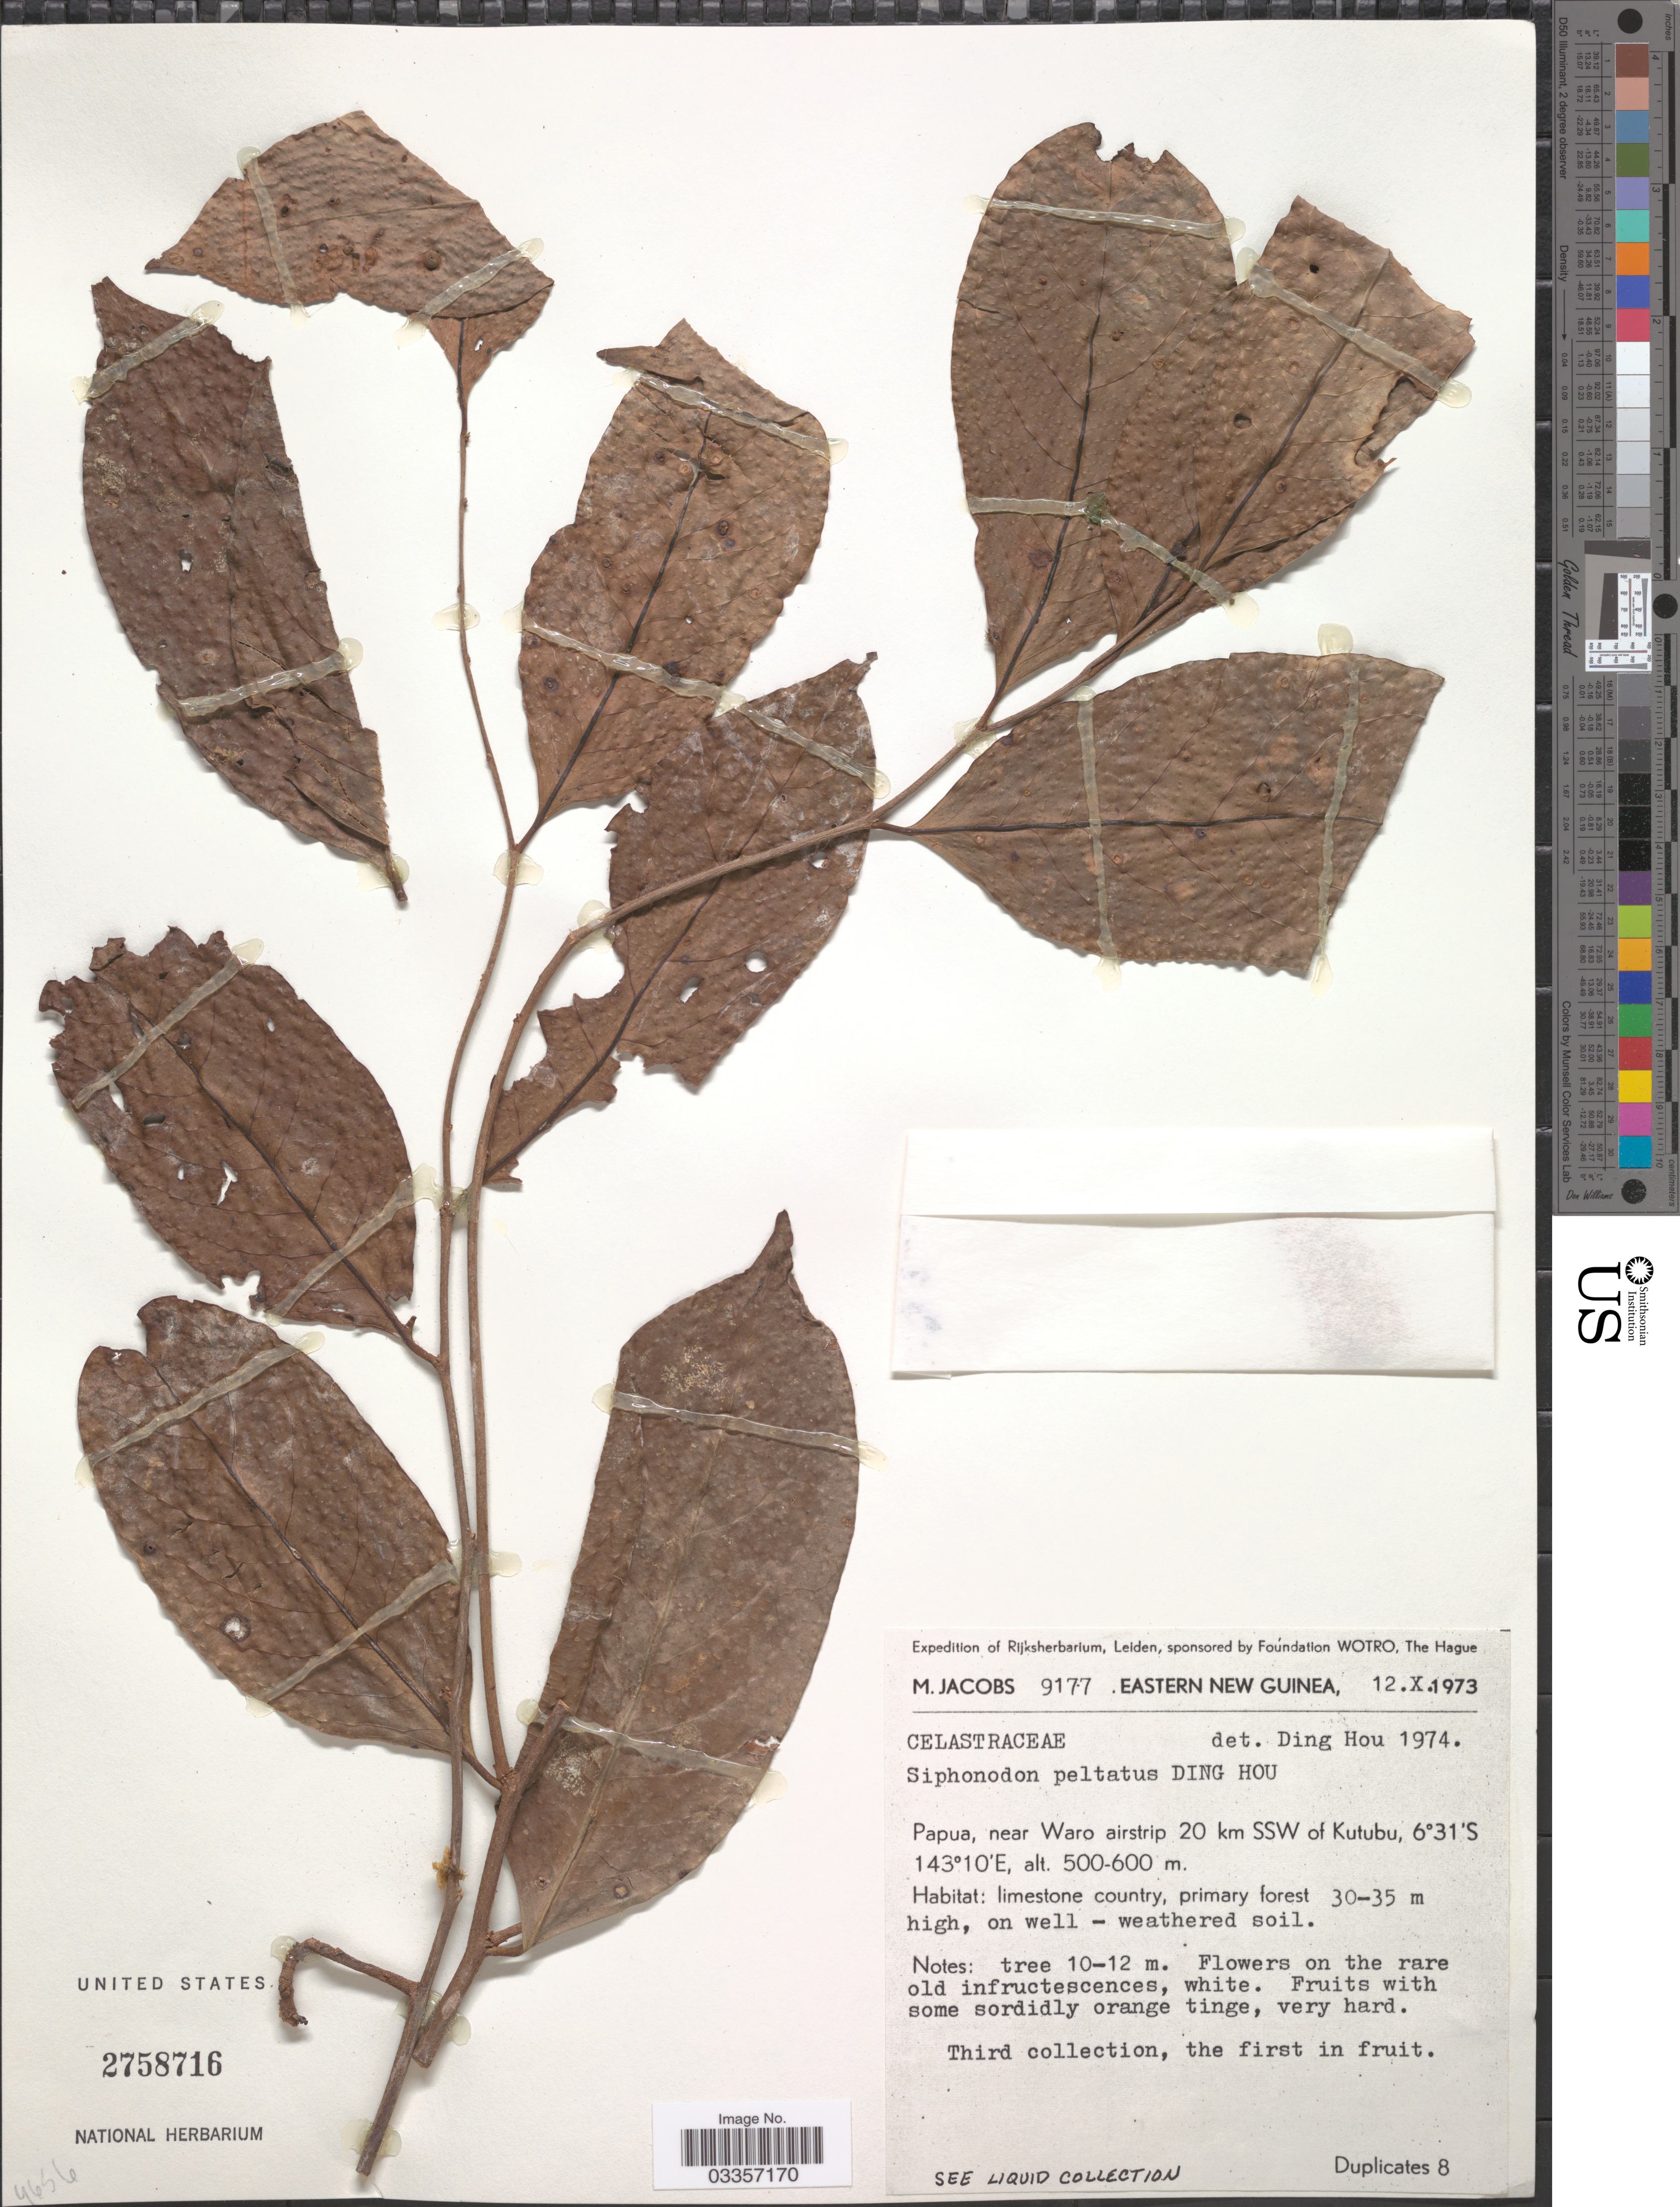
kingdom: Plantae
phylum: Tracheophyta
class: Magnoliopsida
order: Celastrales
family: Celastraceae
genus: Siphonodon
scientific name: Siphonodon peltatus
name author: Ding Hou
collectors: M. Jacobs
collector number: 9177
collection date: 1973-10-12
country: Papua New Guinea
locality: Eastern New Guinea, Papua, near Waro airstrip 20 km SSW of Kutubu.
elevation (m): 500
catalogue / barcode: US 2758716